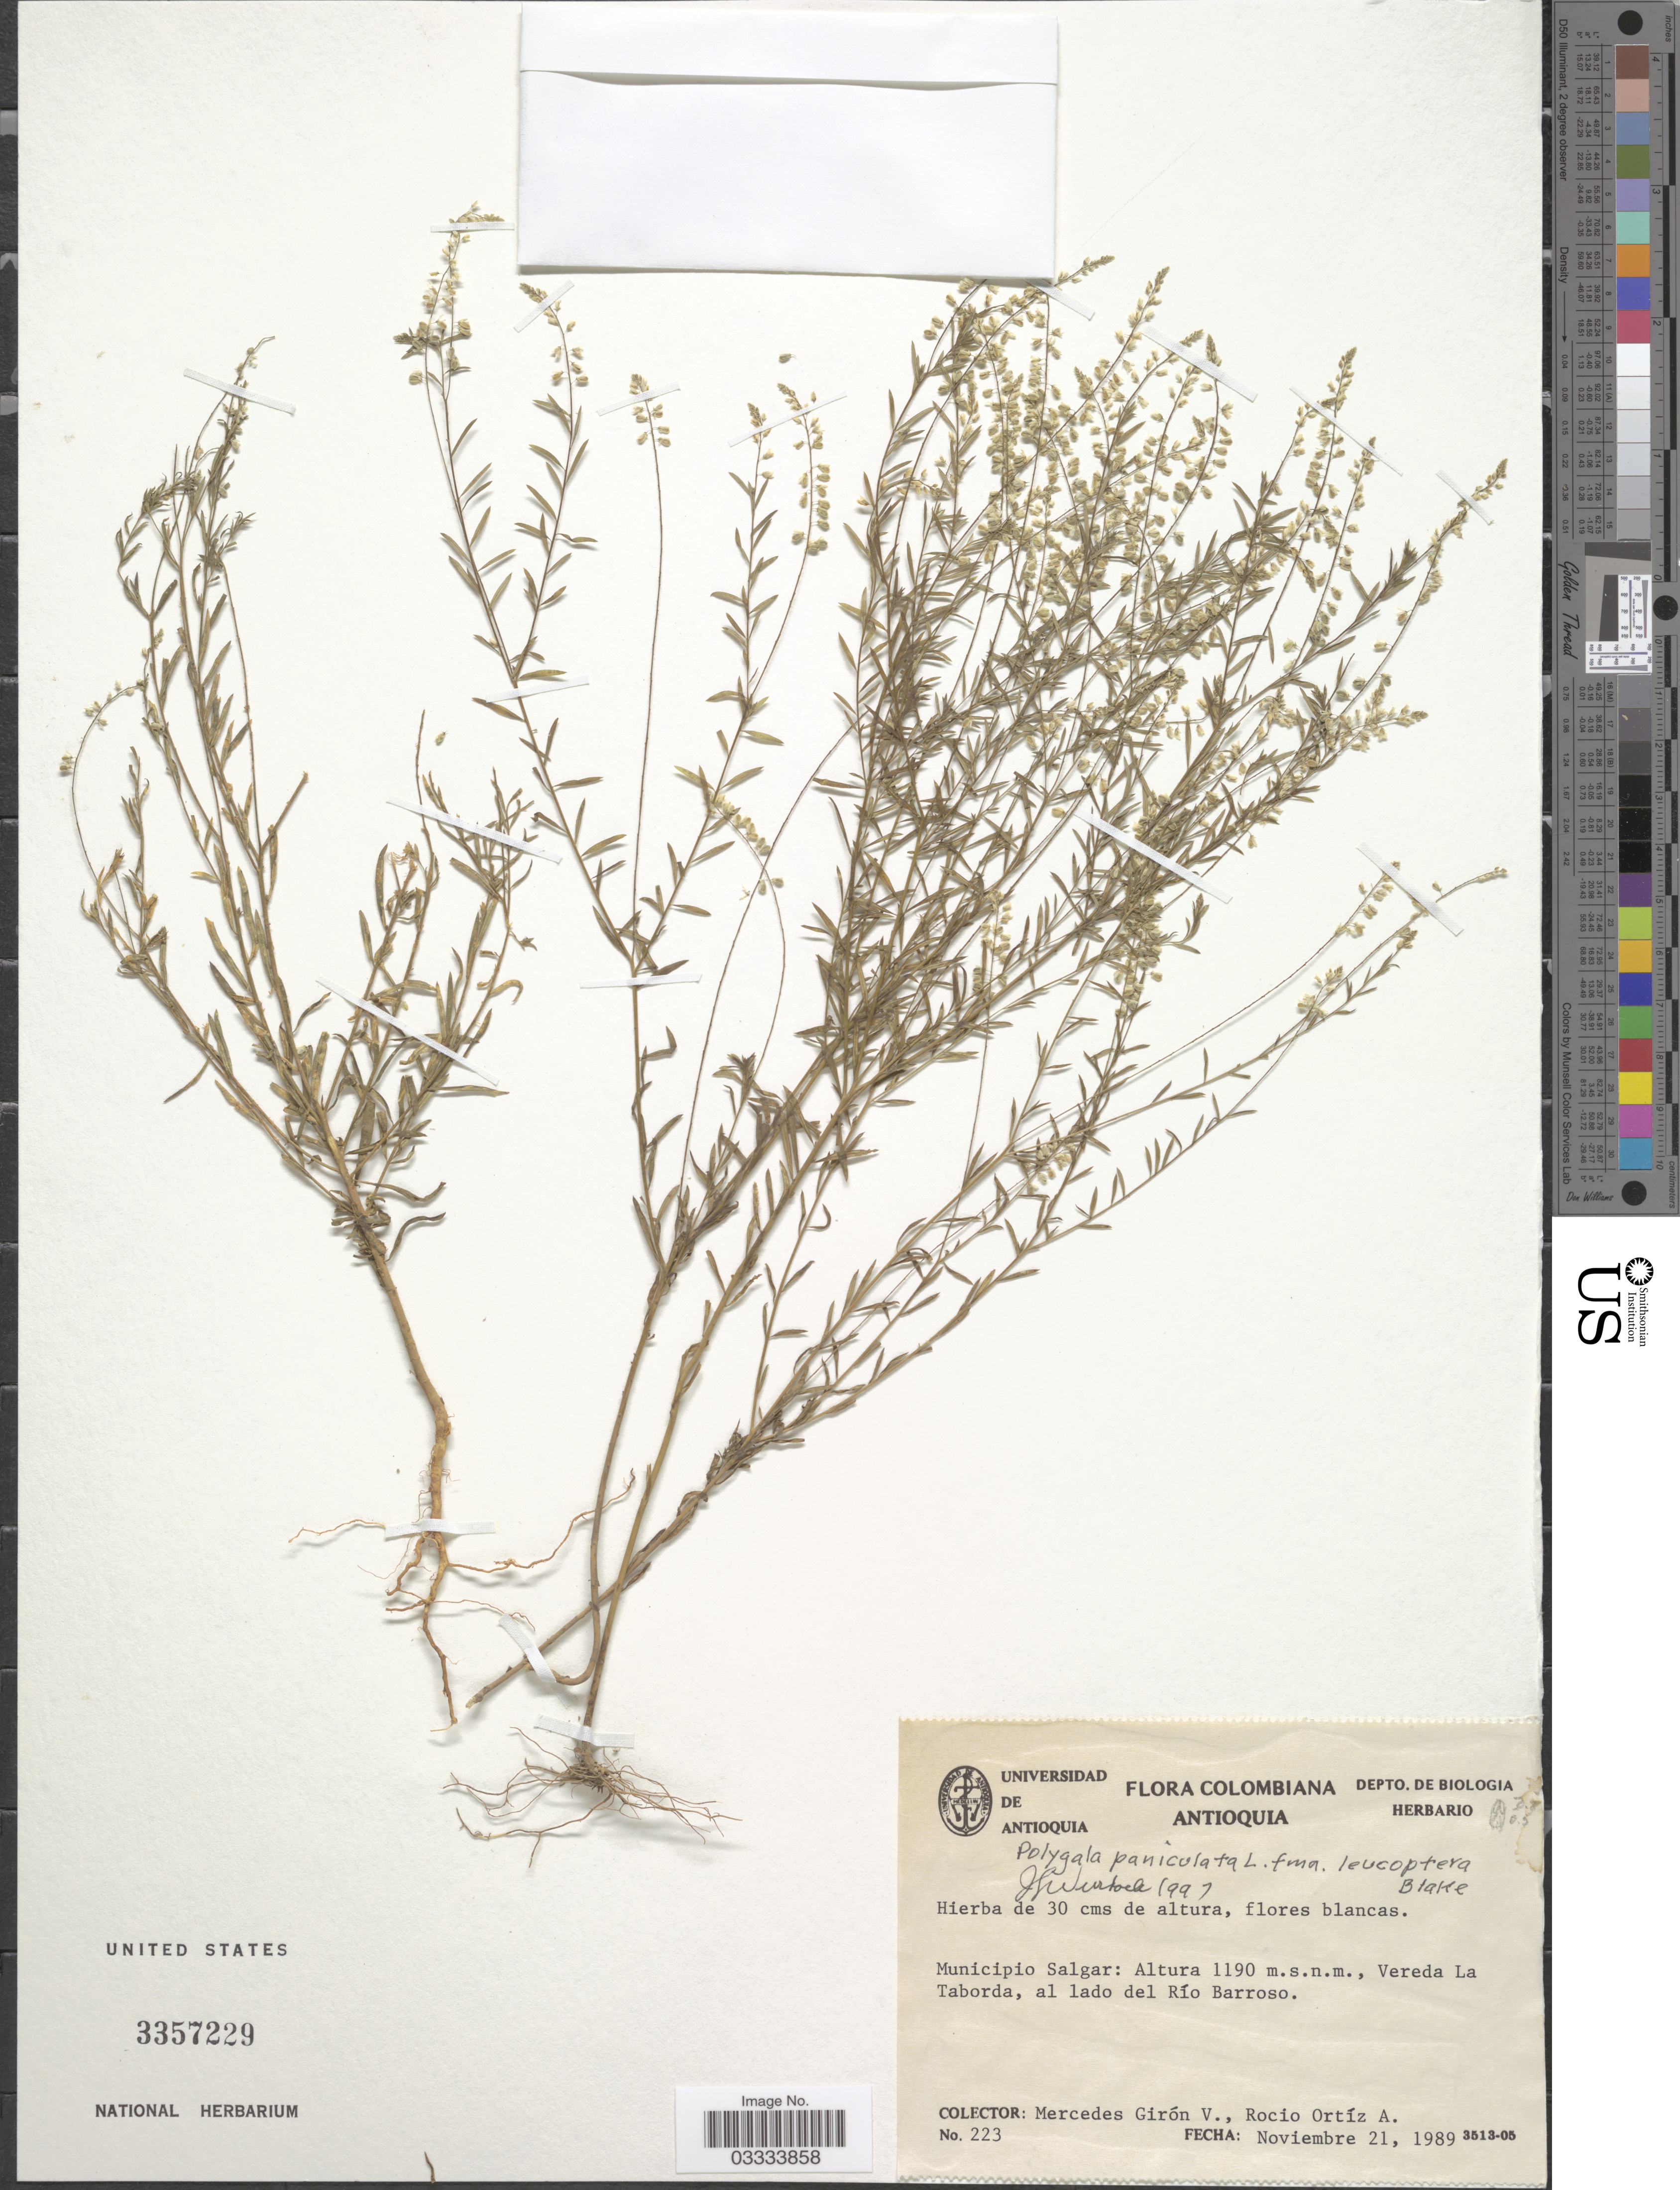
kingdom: Plantae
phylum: Tracheophyta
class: Magnoliopsida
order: Fabales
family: Polygalaceae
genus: Polygala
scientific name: Polygala paniculata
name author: L.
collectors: M. Girón V. & R. Ortíz A.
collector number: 223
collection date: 1989-11-21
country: Colombia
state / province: Antioquia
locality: Municipio Salgar, Vereda La Taborda, al lado del Río Barroso.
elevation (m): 1190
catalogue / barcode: US 3357229